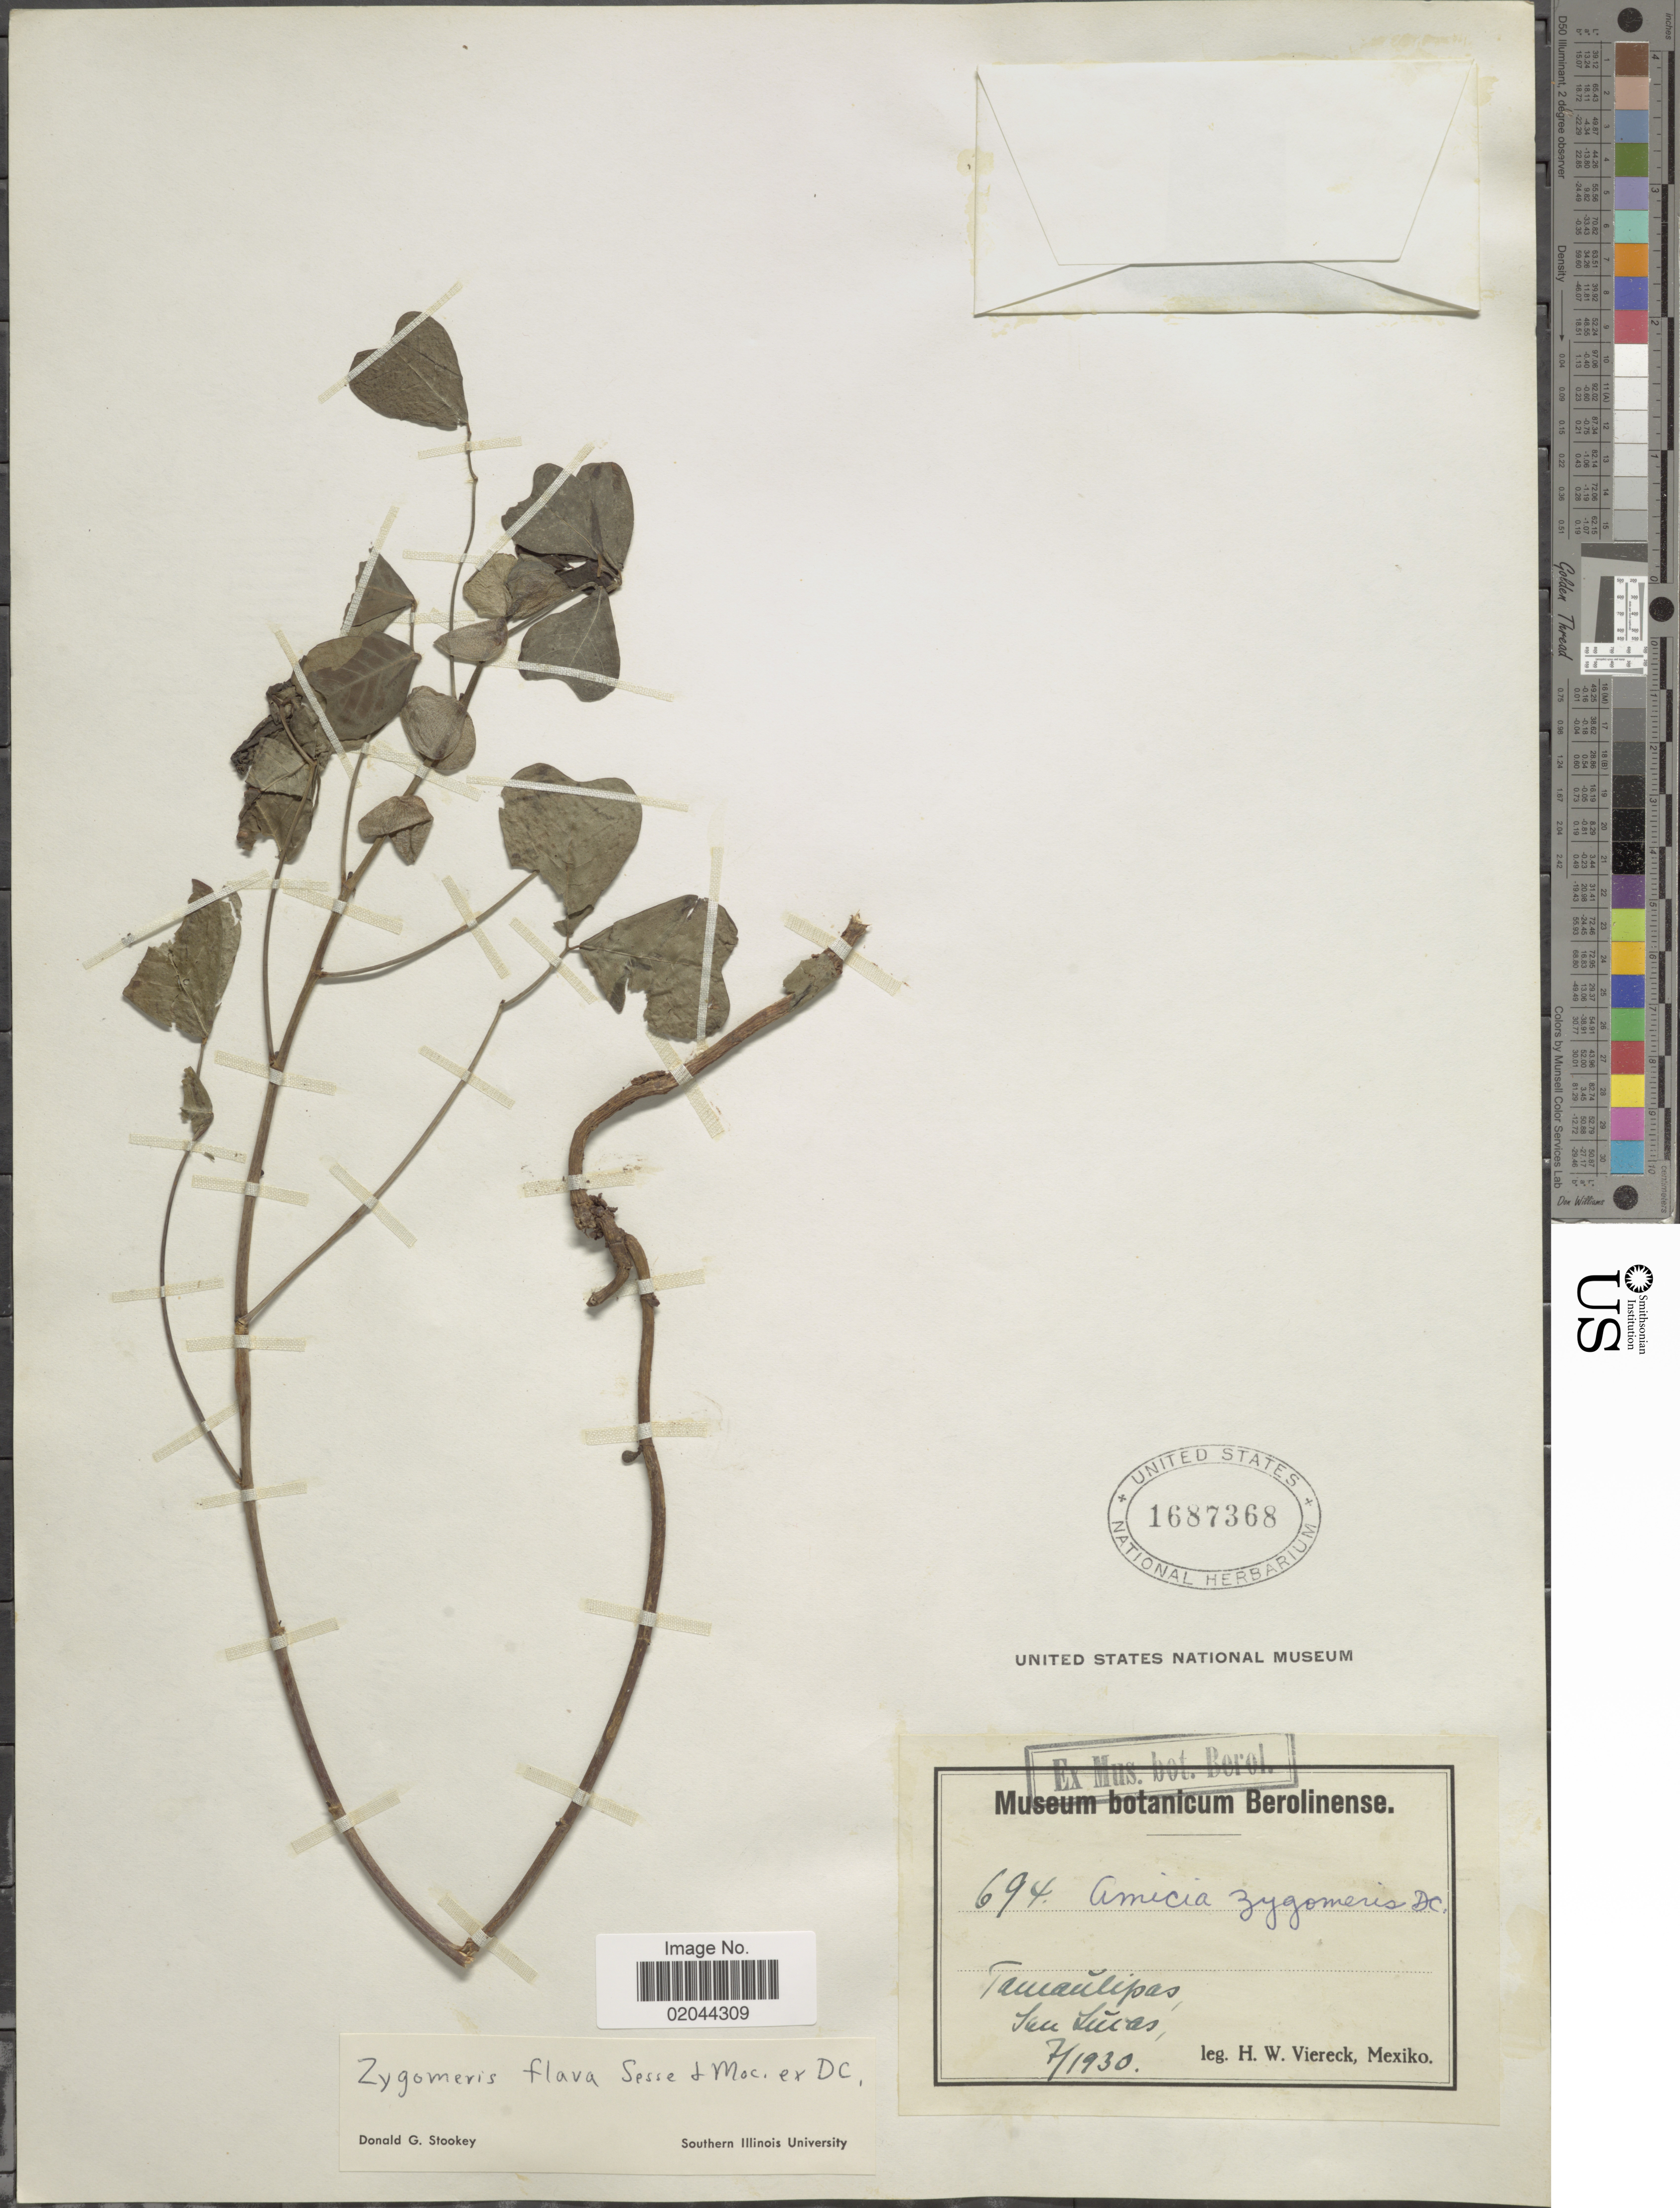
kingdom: Plantae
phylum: Tracheophyta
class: Magnoliopsida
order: Fabales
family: Fabaceae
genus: Amicia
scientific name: Amicia zygomeris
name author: DC.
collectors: H. W. Viereck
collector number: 694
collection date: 1930-07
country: Mexico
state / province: Tamaulipas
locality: San Lucas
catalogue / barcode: US 1687368